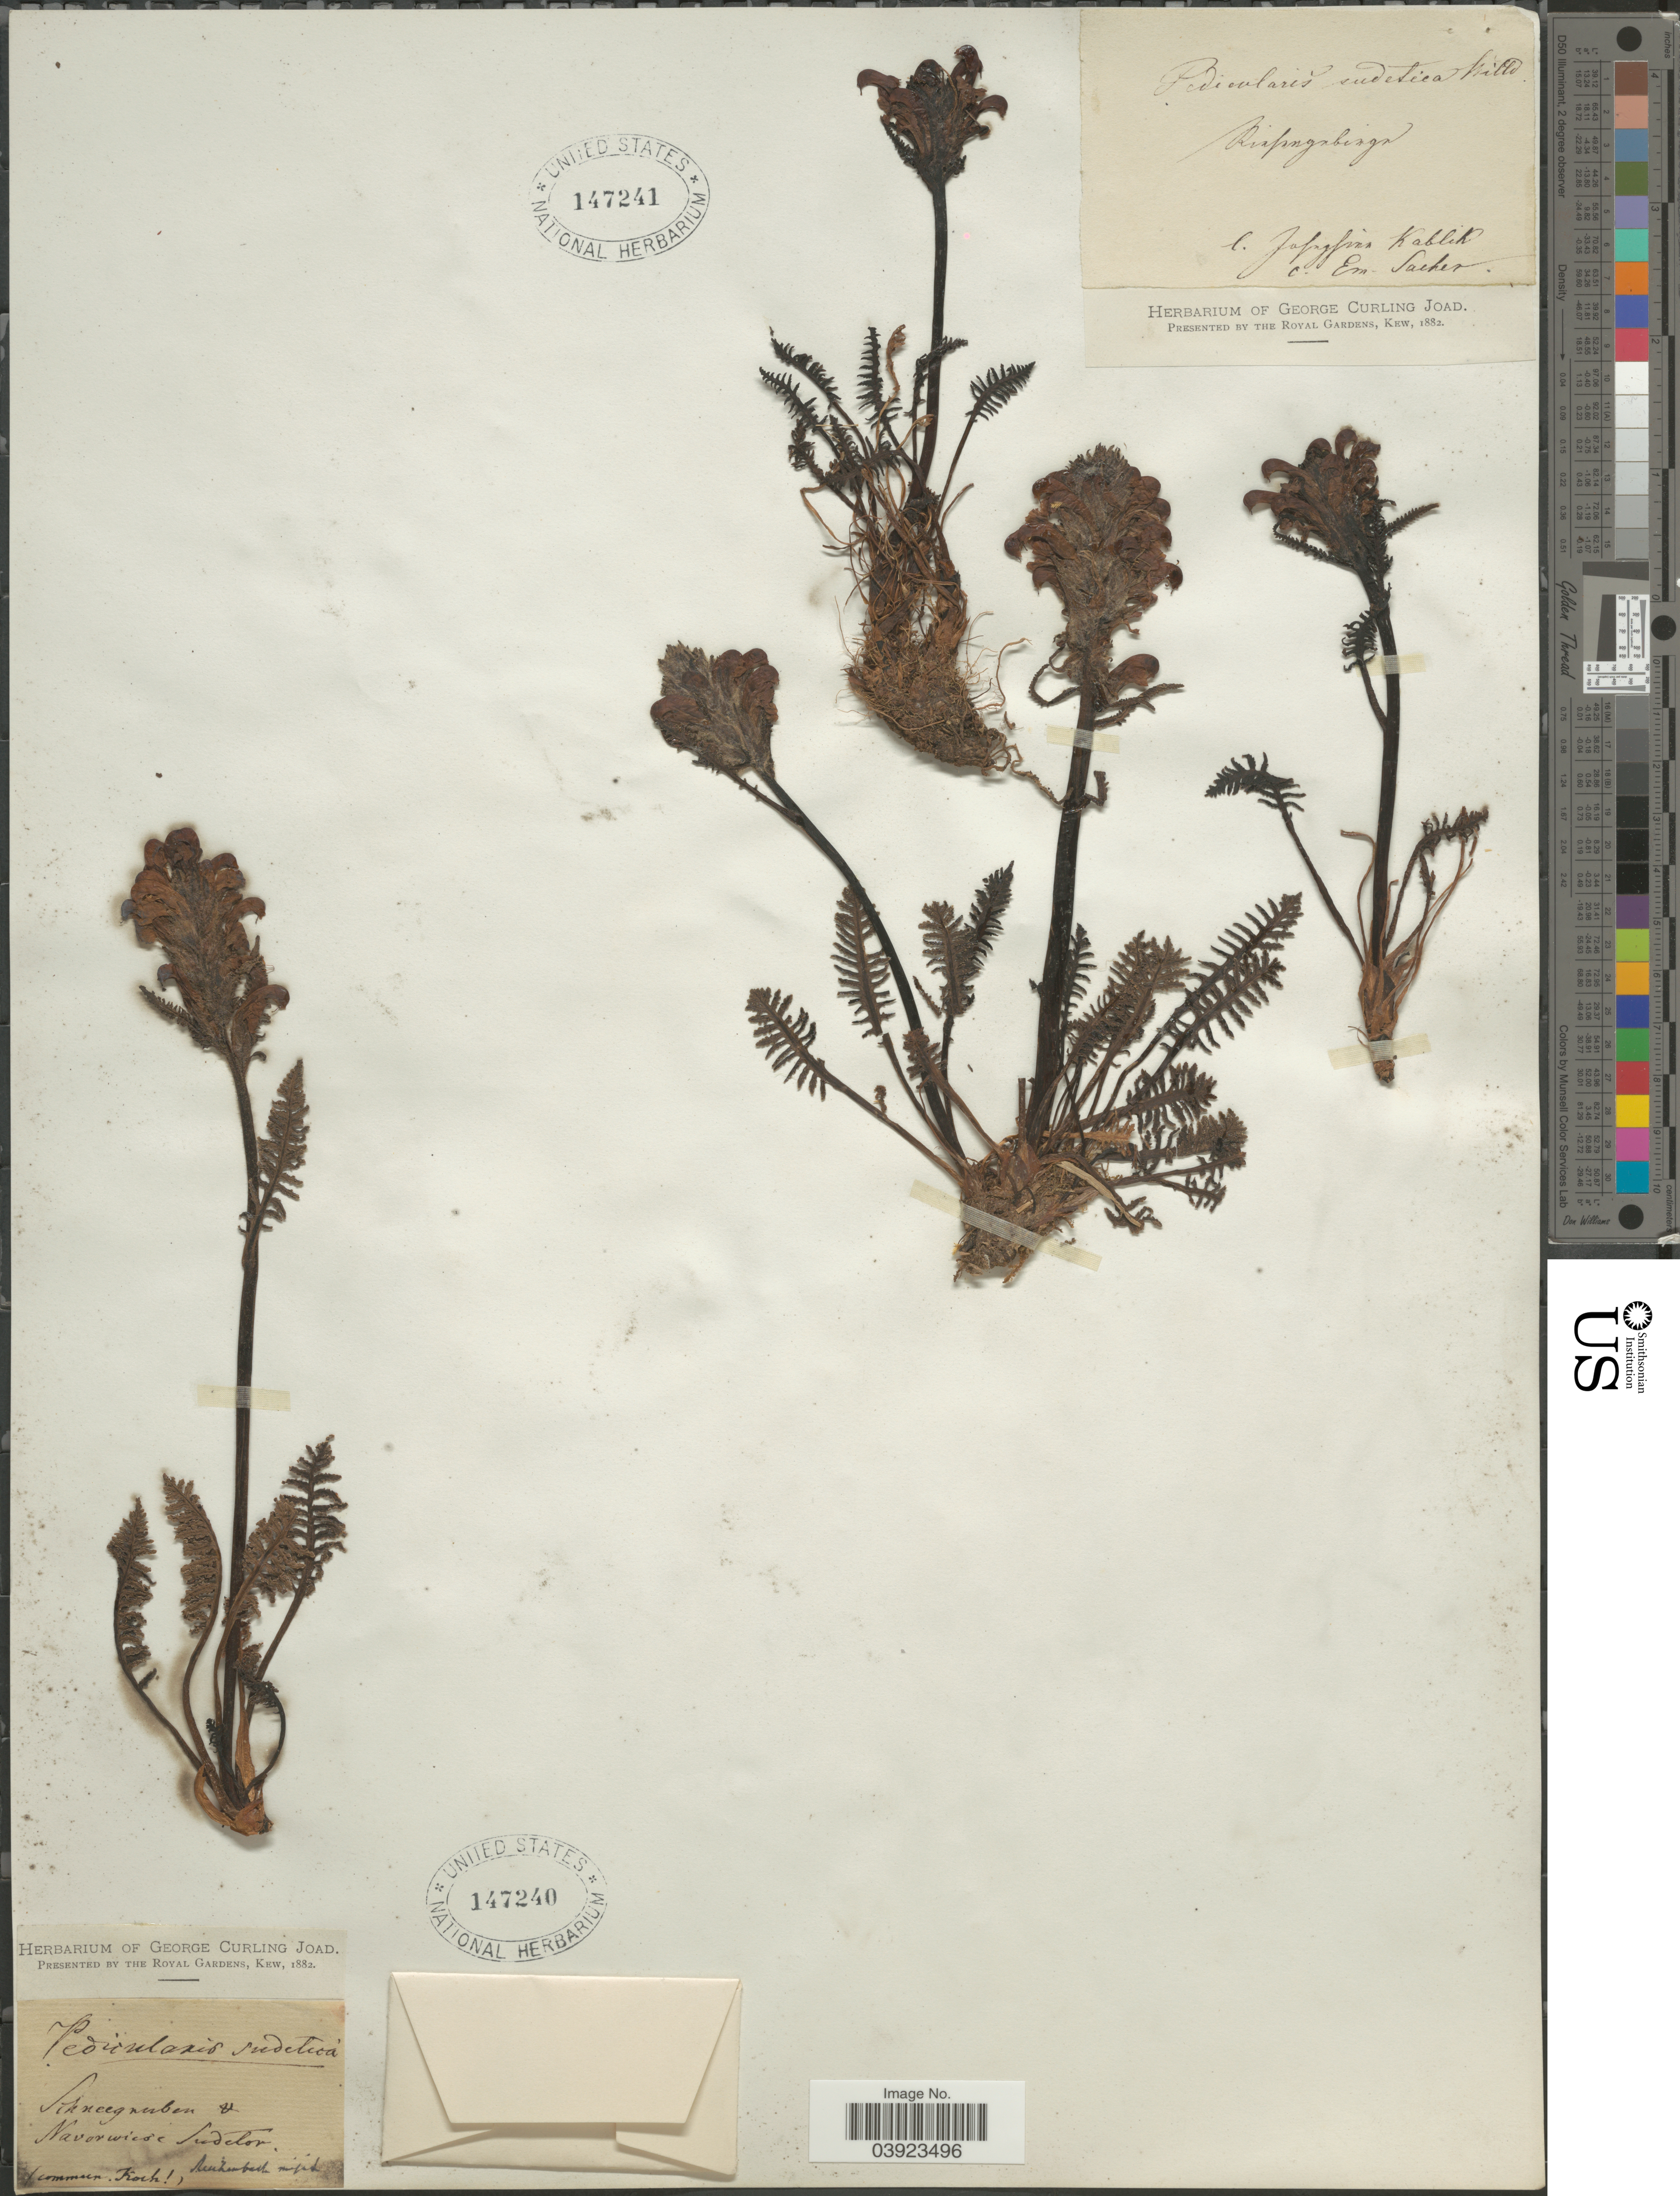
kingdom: Plantae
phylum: Tracheophyta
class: Magnoliopsida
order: Lamiales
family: Orobanchaceae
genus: Pedicularis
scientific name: Pedicularis sudetica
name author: Willd.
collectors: E. Sacher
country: Poland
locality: Riesengebirge.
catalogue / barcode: US 147241